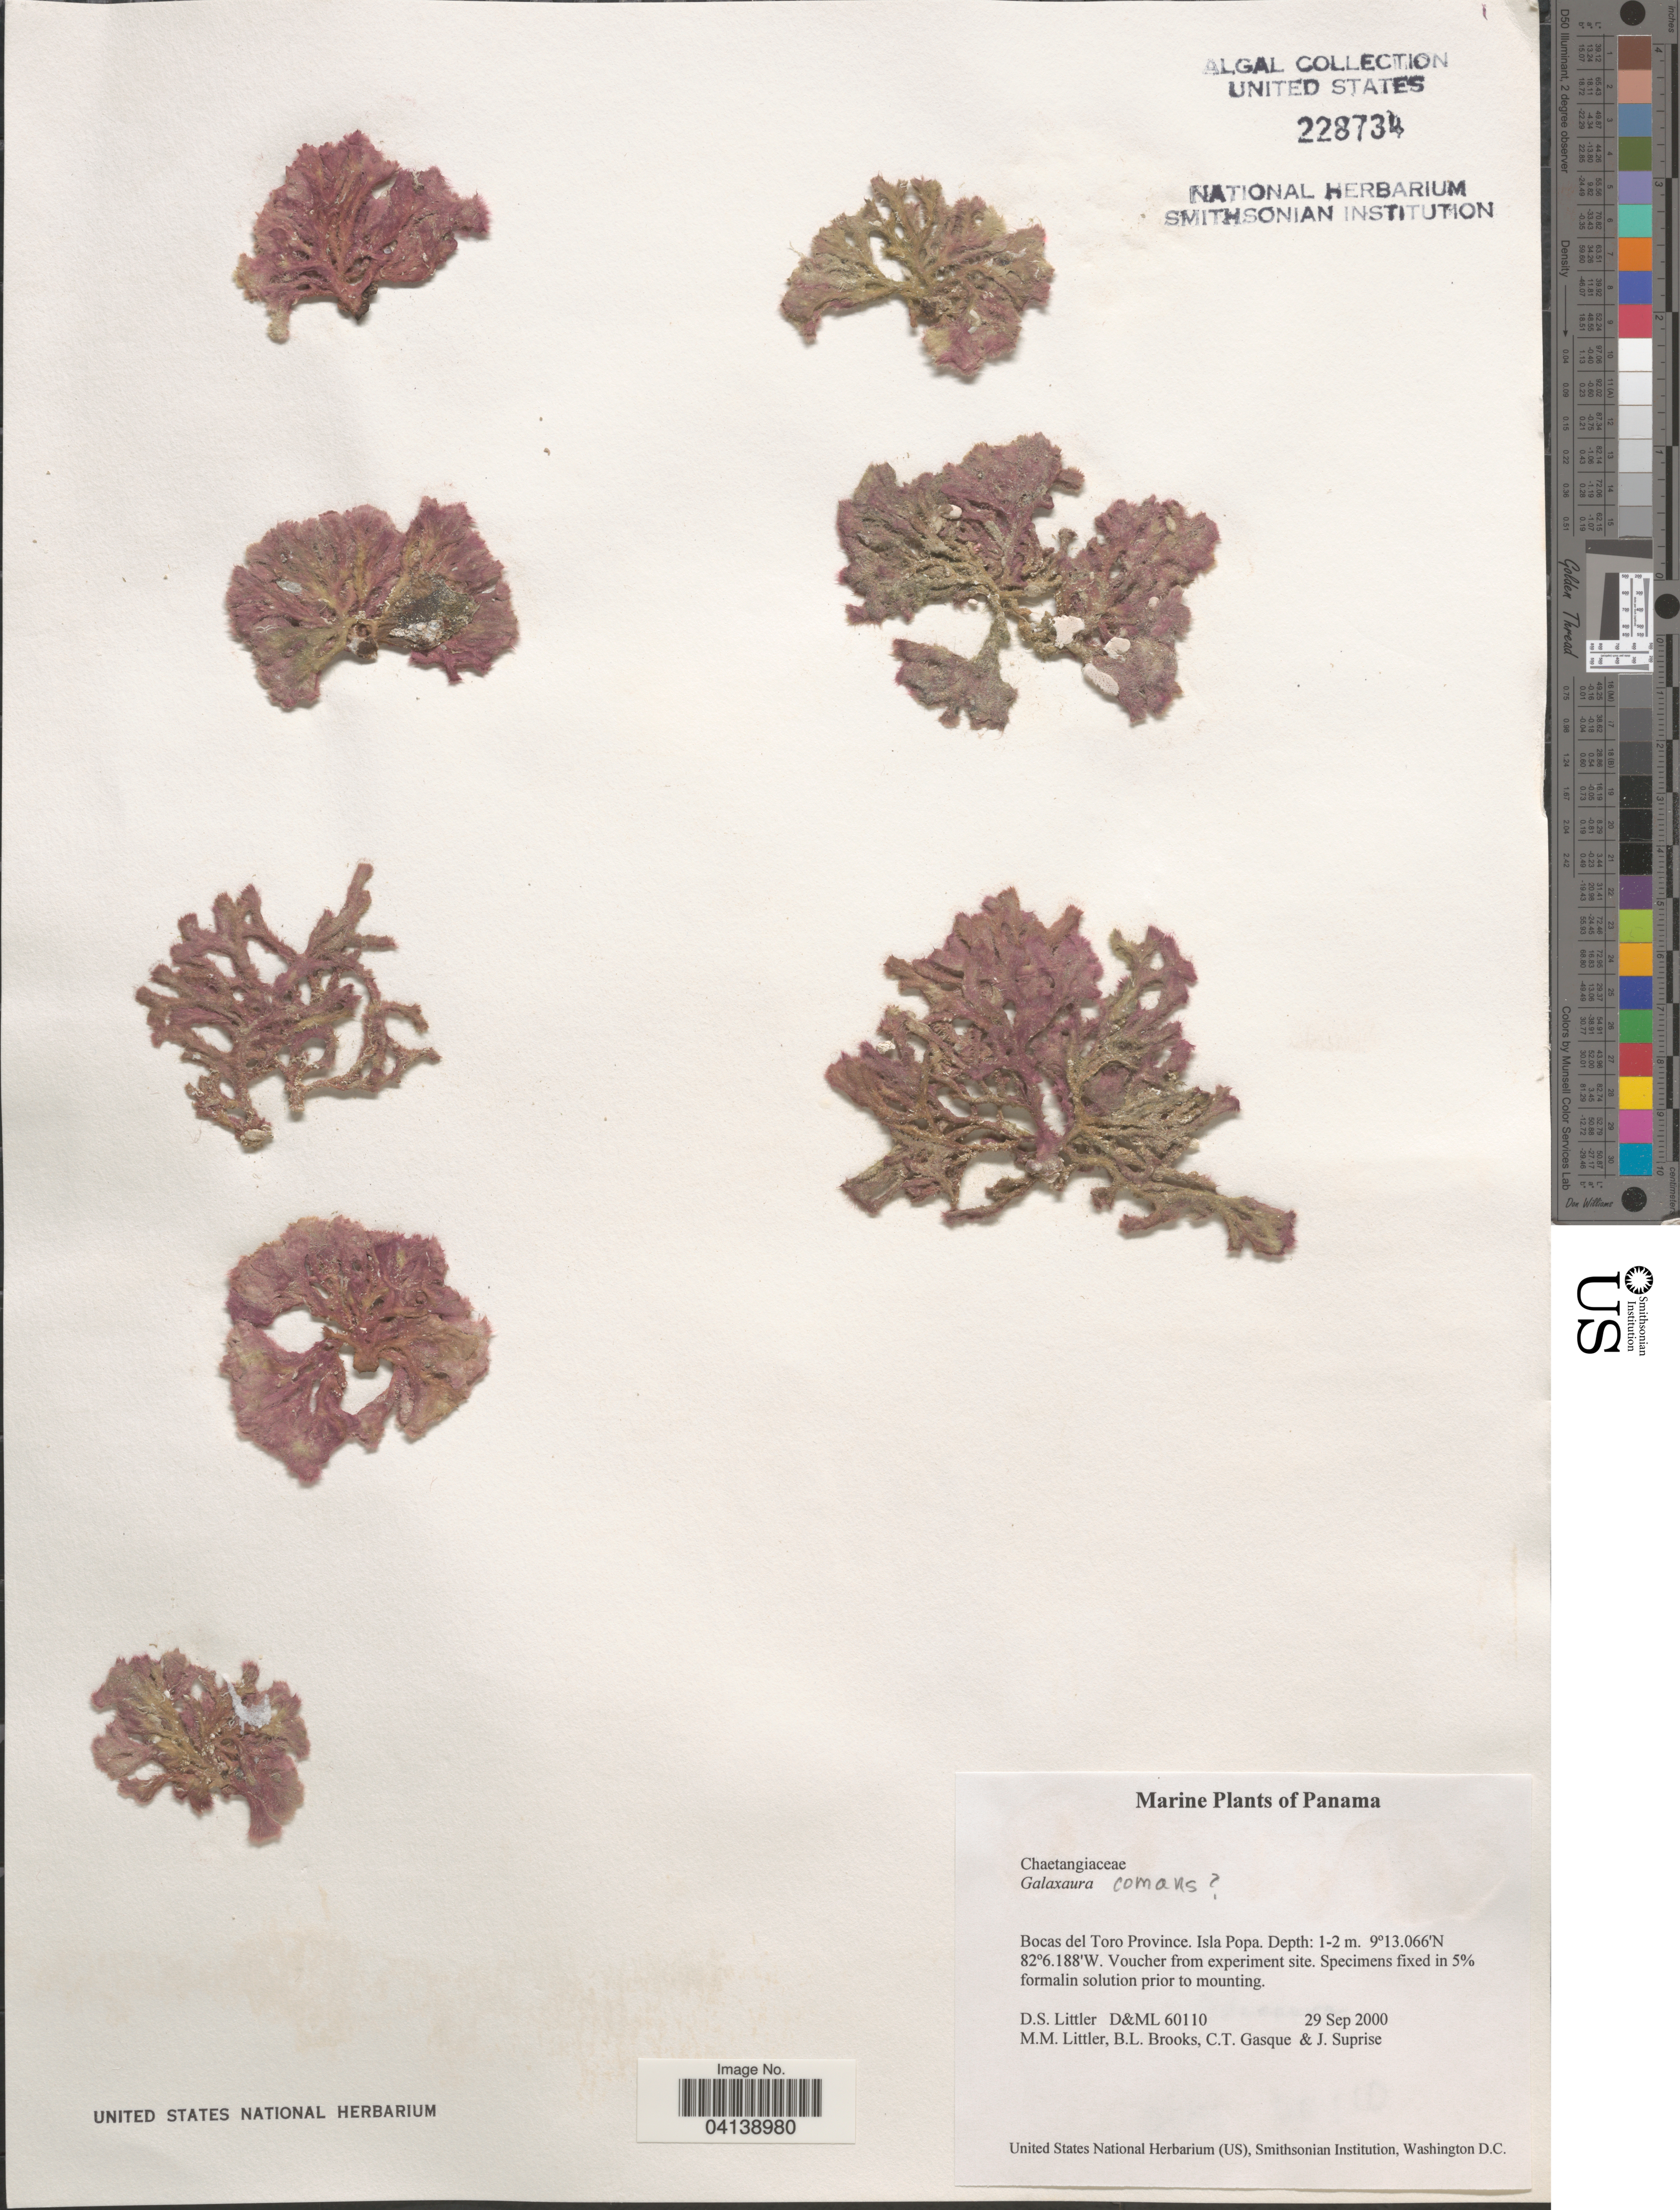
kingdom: Plantae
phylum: Rhodophyta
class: Florideophyceae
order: Nemaliales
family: Galaxauraceae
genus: Galaxaura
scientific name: Galaxaura rugosa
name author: (Ellis & Sol.) J.V.Lamouroux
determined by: Algae name updating Project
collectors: D. S. Littler, B. Brooks, C. Gasque & J. Suprise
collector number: D&ML 60110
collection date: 2000-09-29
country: Panama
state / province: Bocas del Toro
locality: Isla Popa.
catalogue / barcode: US 228734